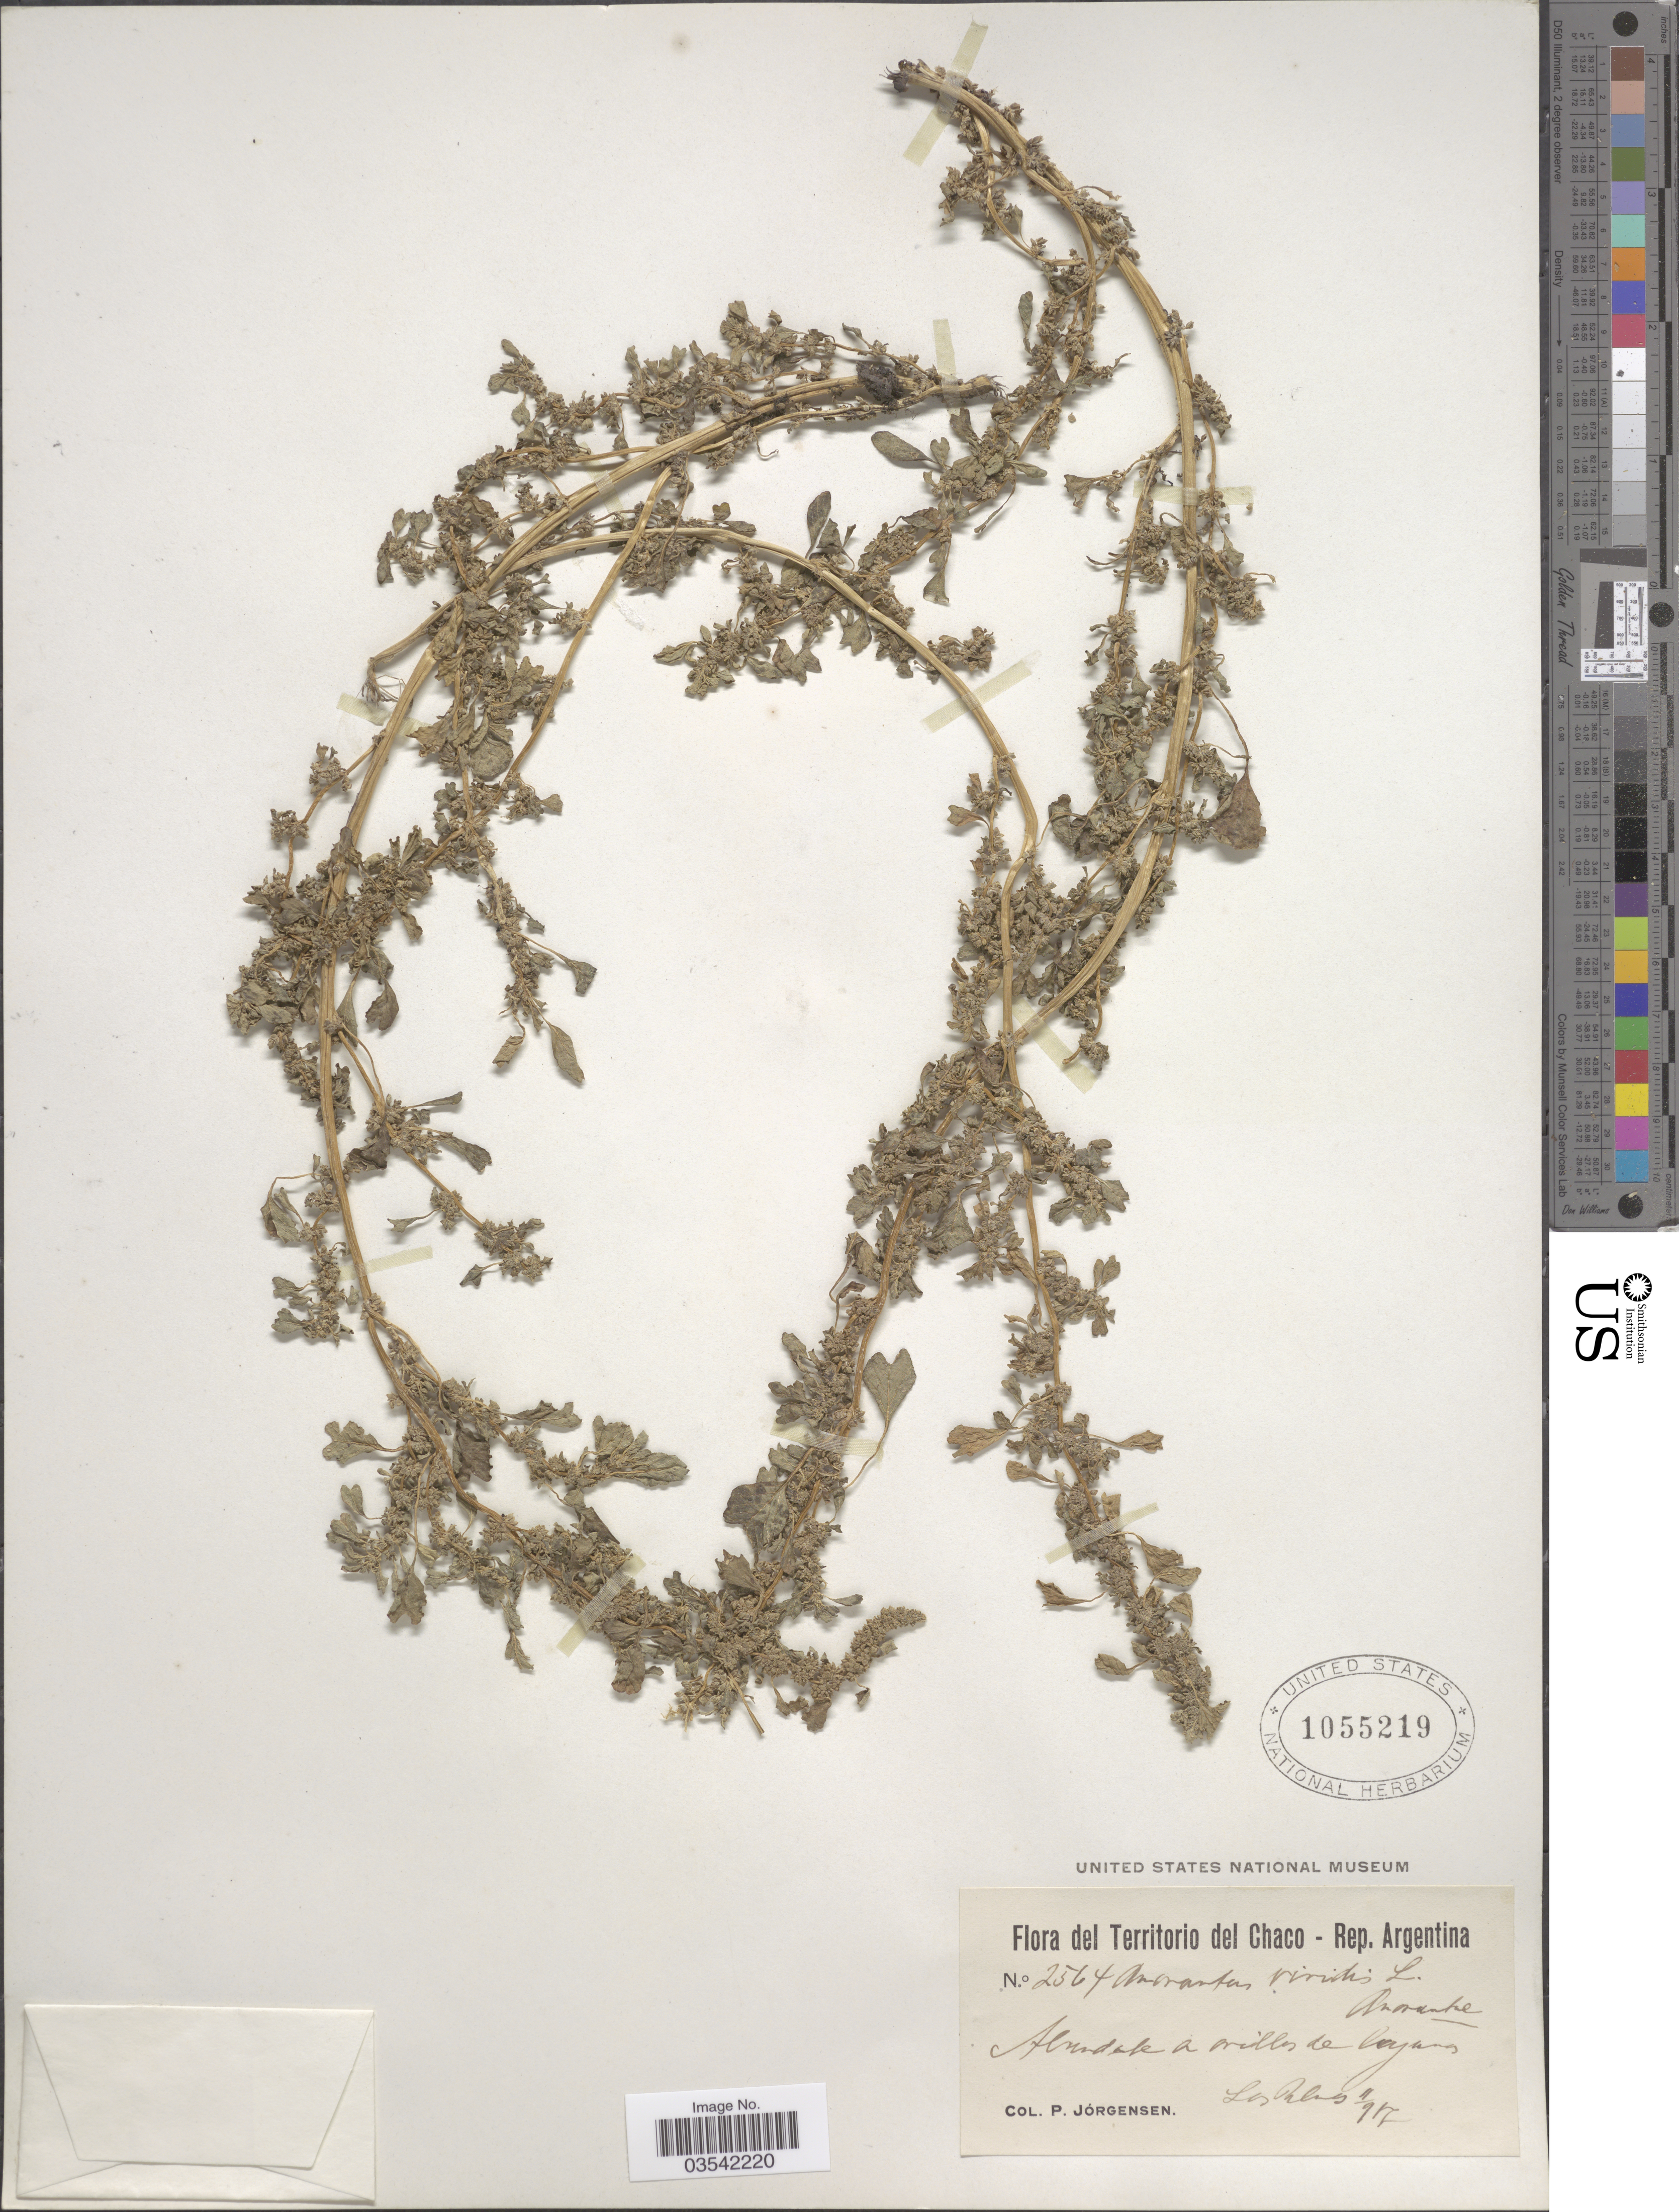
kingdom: Plantae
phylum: Tracheophyta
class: Magnoliopsida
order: Caryophyllales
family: Amaranthaceae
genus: Amaranthus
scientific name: Amaranthus viridis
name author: L.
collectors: P. Jörgensen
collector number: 2564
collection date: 1917-11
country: Argentina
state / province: Chaco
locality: A orillas de lagunas. Las Palmas.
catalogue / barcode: US 1055219